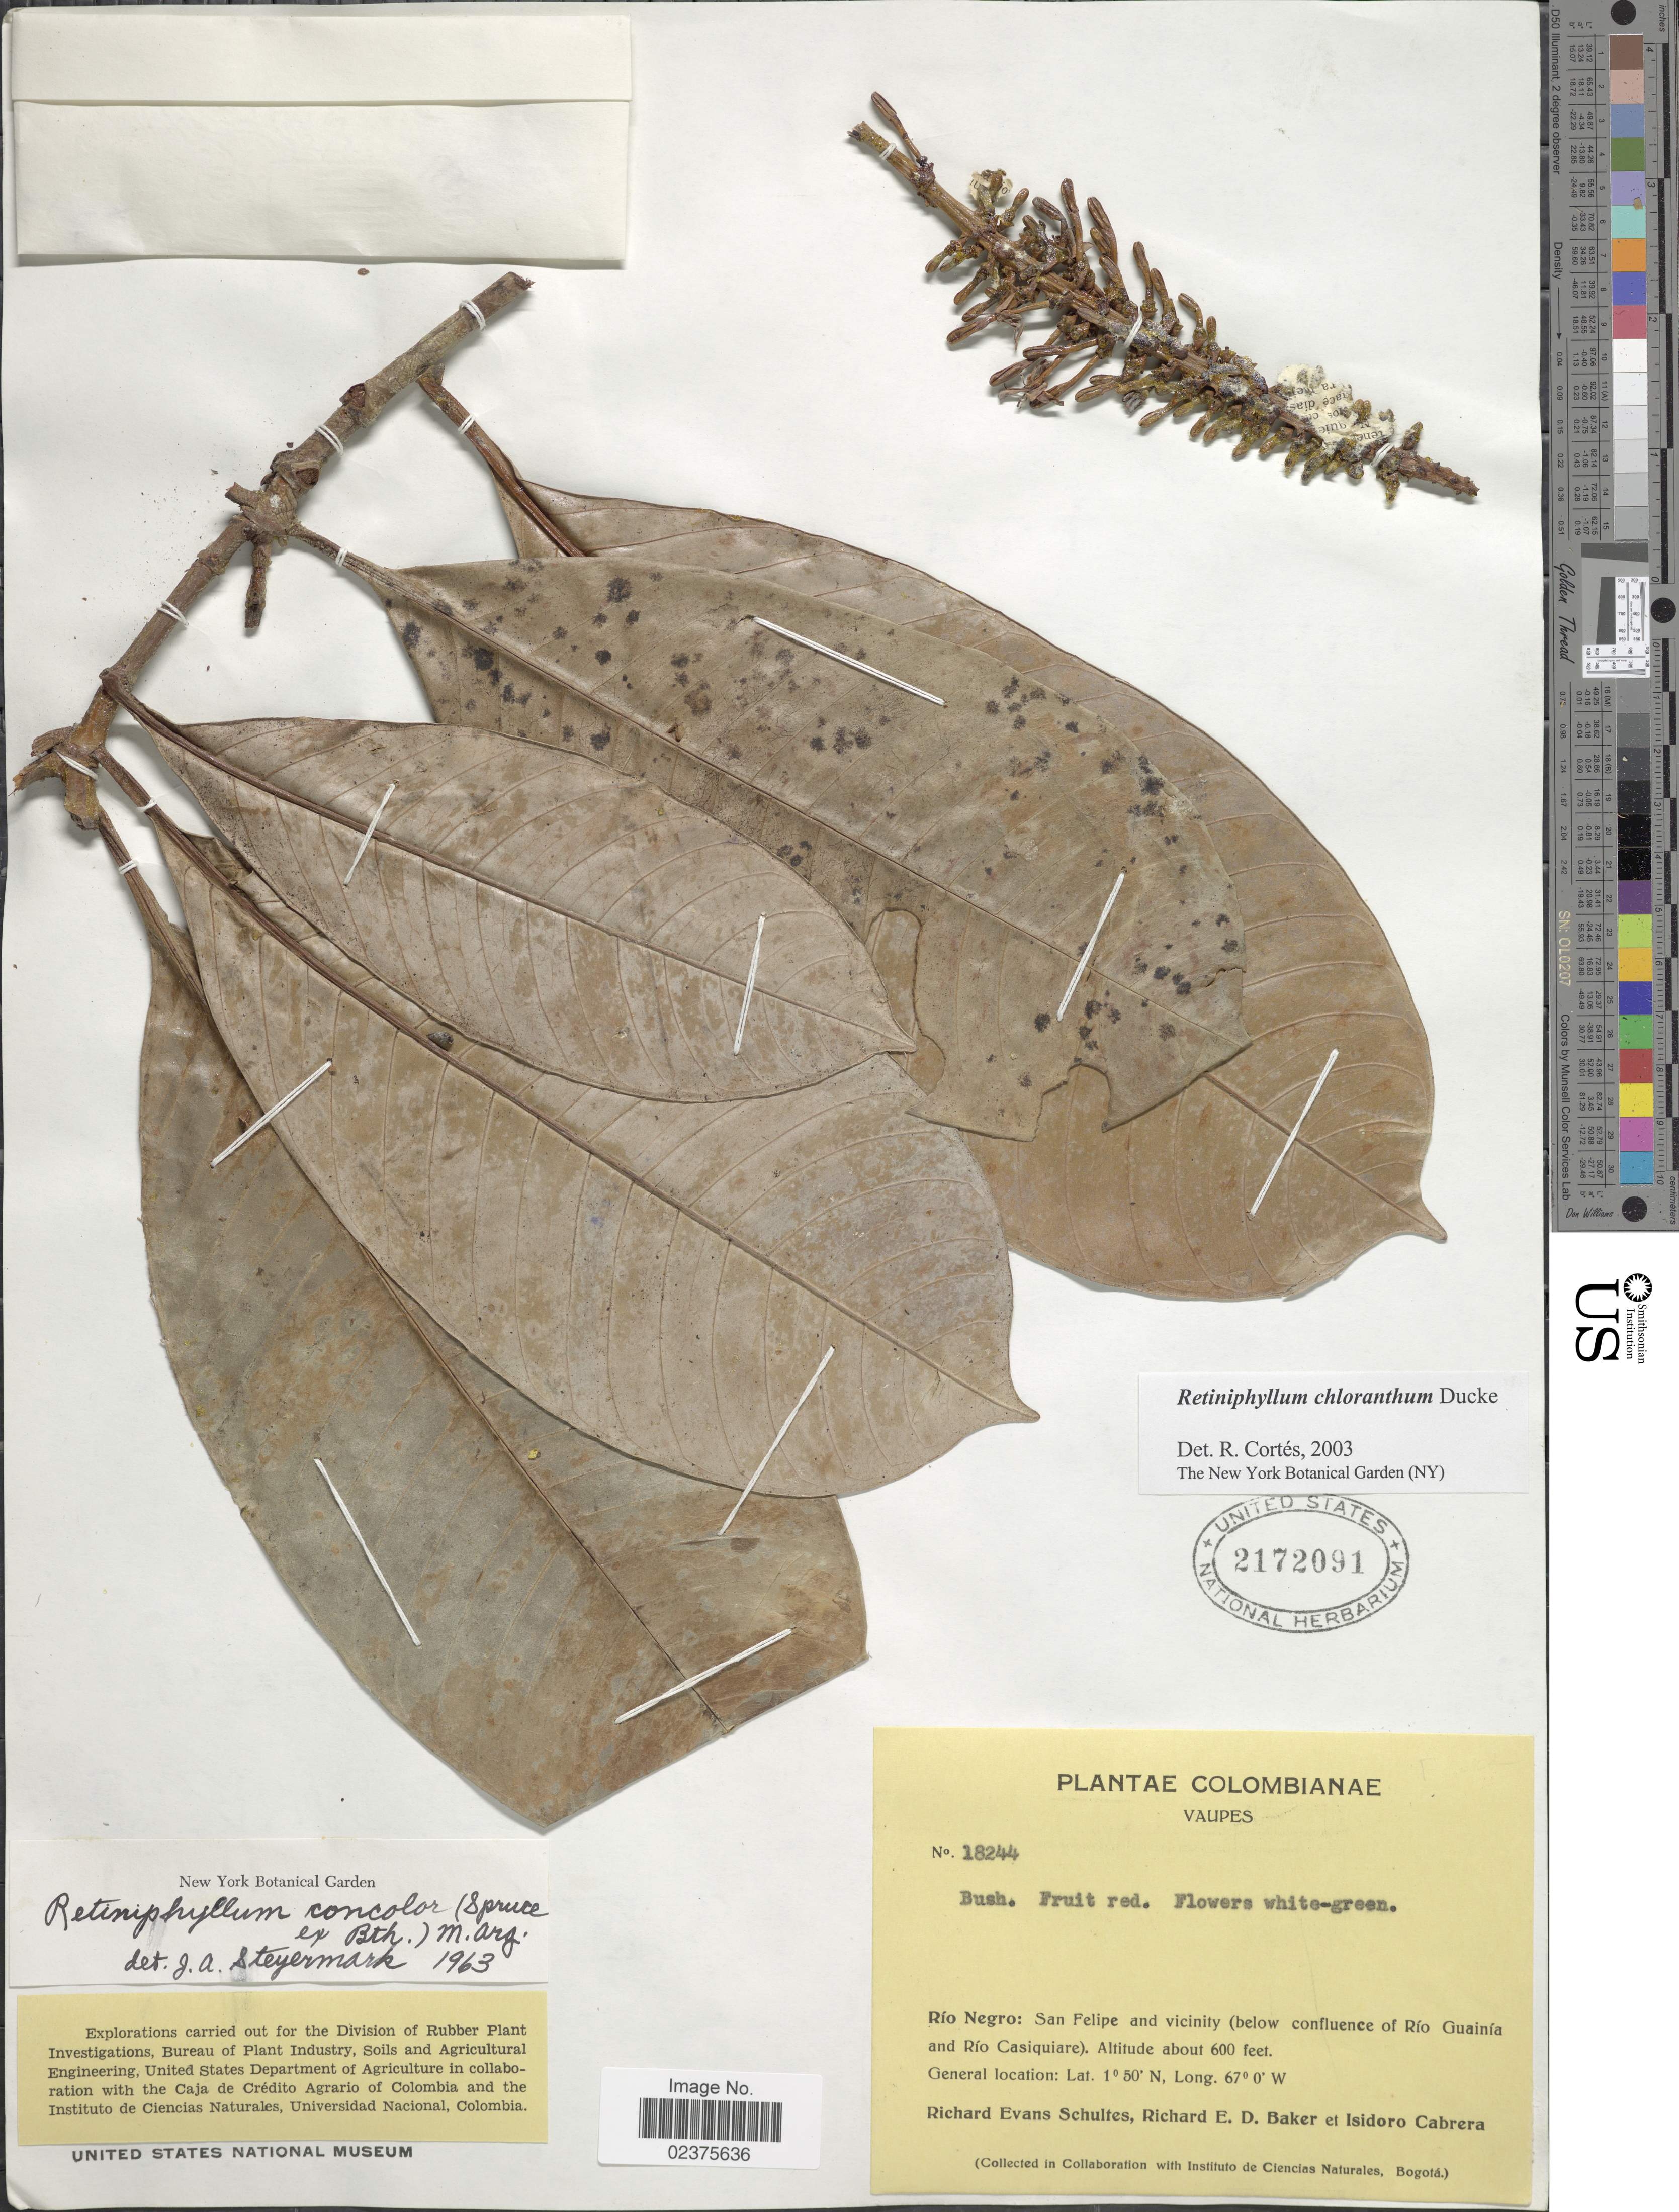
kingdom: Plantae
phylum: Tracheophyta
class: Magnoliopsida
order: Gentianales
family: Rubiaceae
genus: Retiniphyllum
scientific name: Retiniphyllum chloranthum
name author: Ducke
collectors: R. E. Schultes, R. E. D. Baker & I. Cabrera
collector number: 18244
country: Colombia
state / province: Vaupés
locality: Río Negro: San Felipe and vicinity (below confluence of Río Guainía and Río Casiquiare)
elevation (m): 183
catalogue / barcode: US 2172091